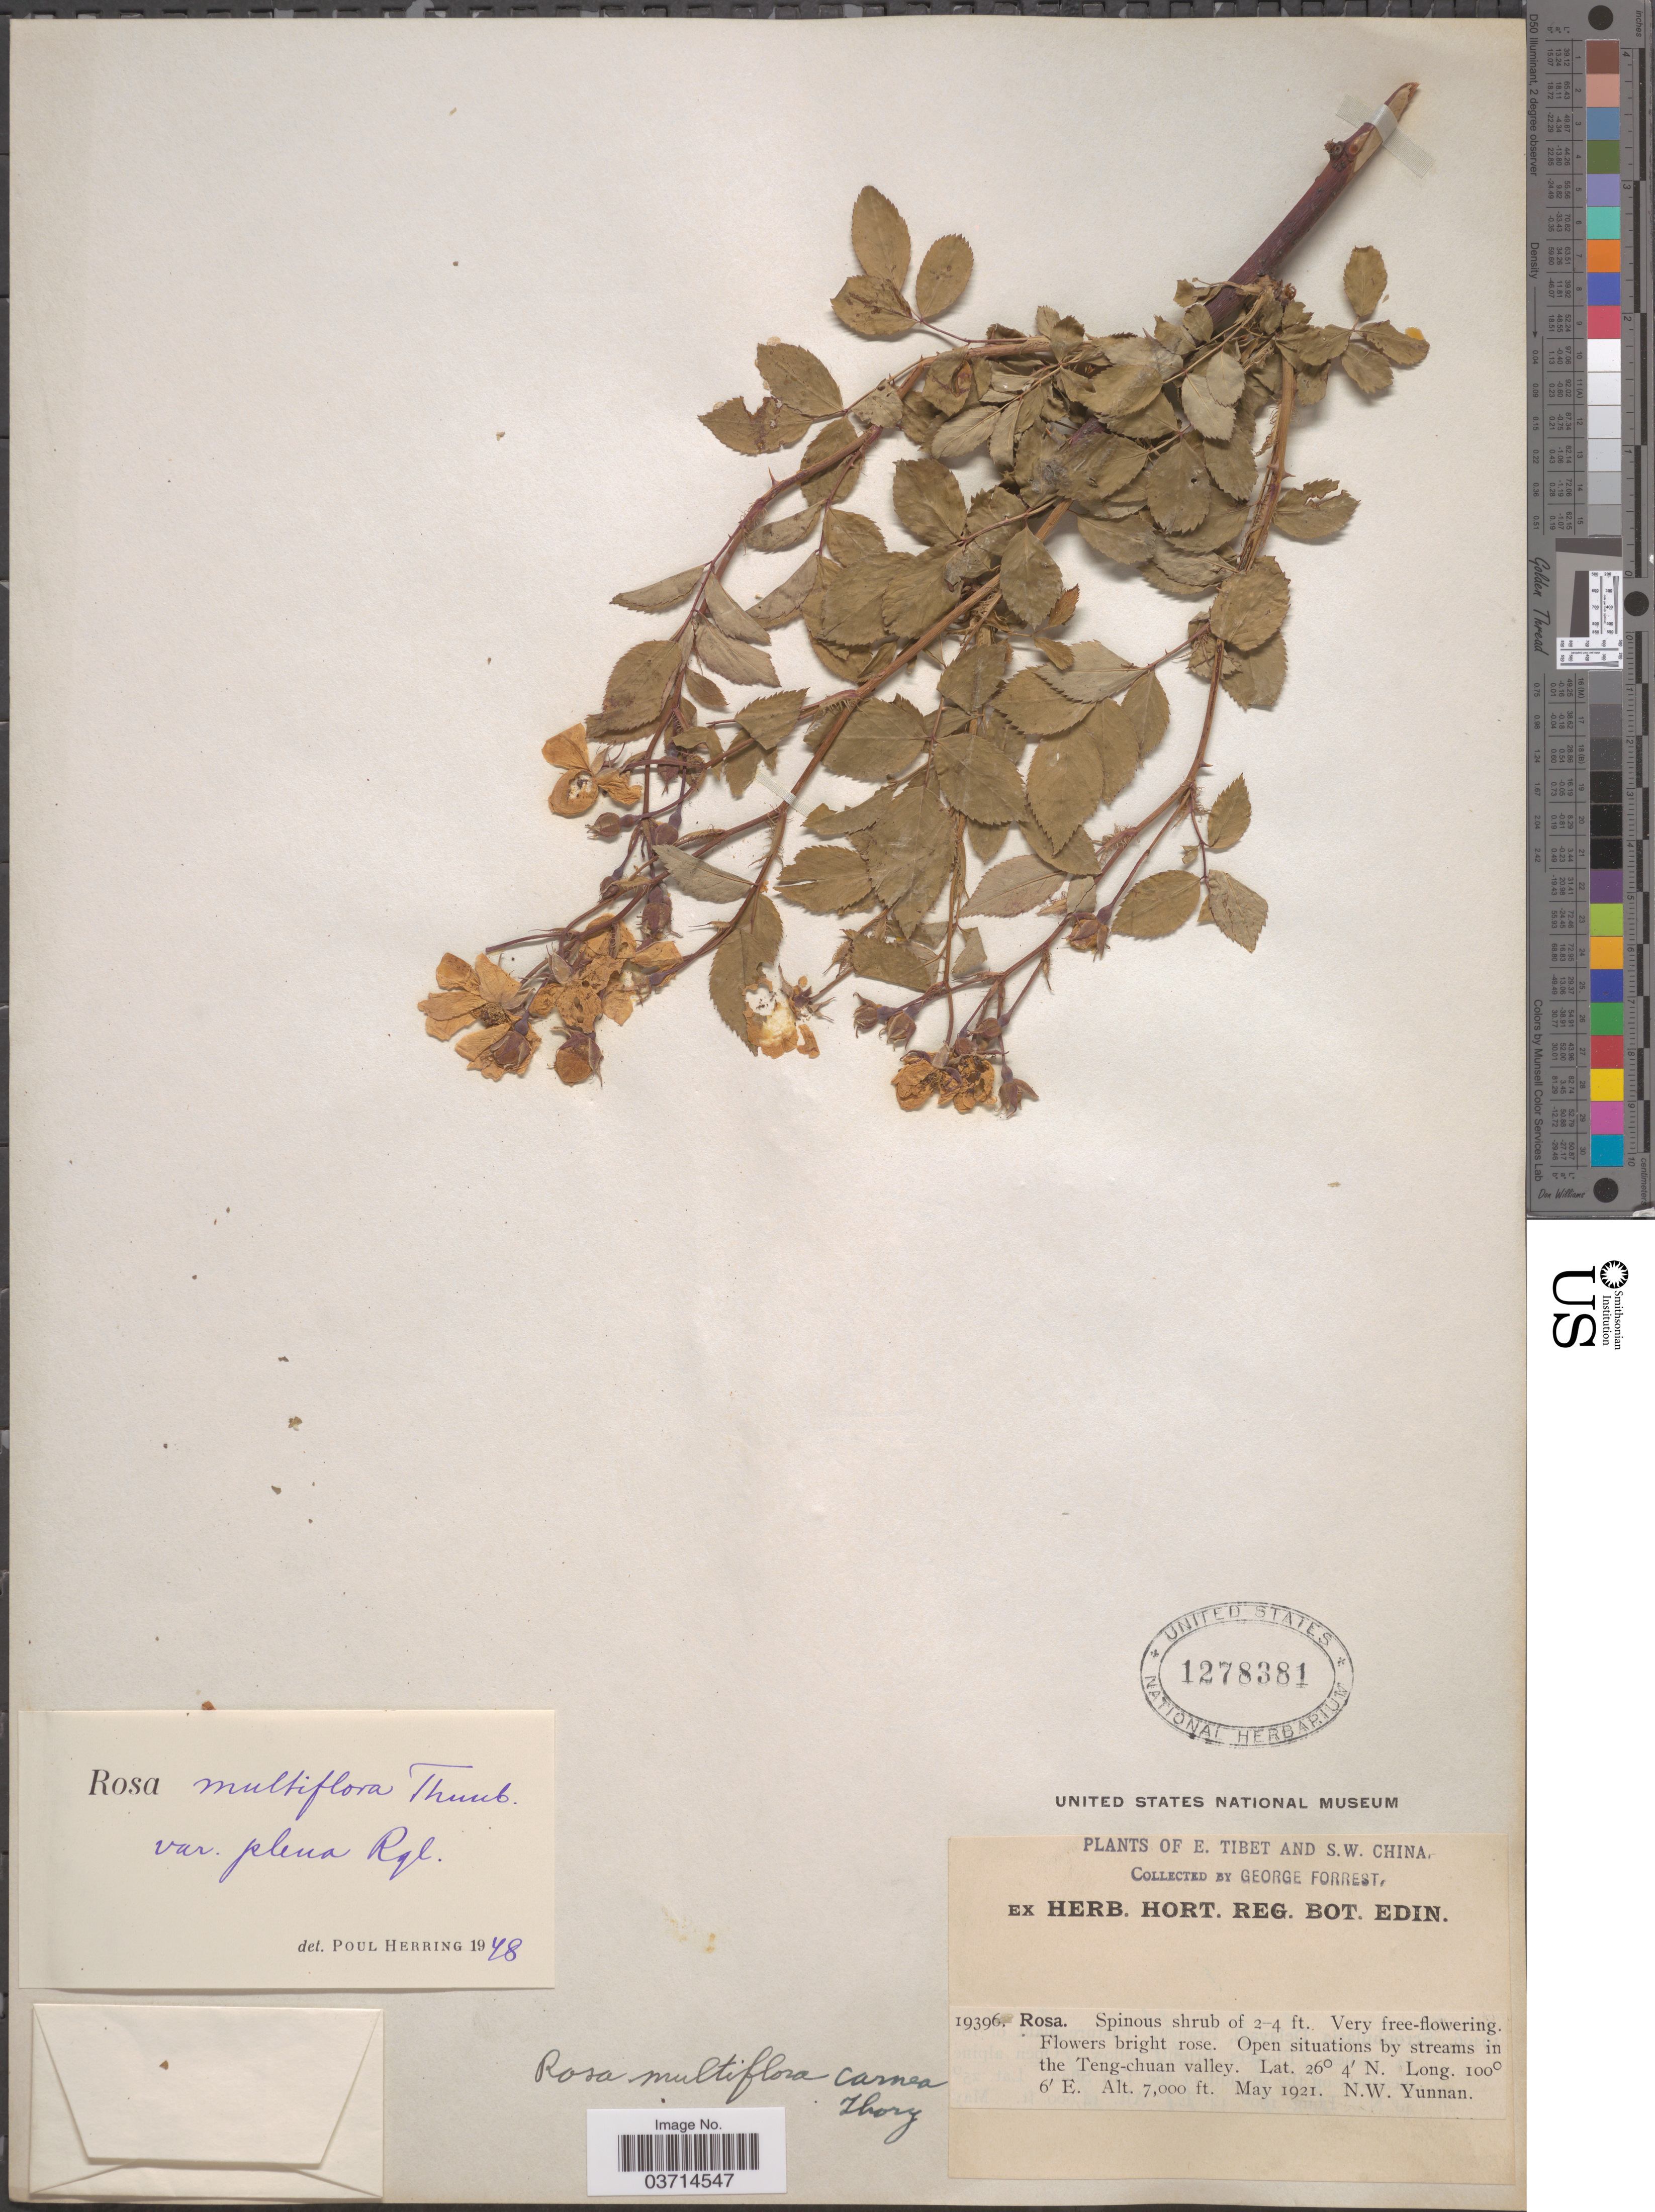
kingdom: Plantae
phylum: Tracheophyta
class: Magnoliopsida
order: Rosales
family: Rosaceae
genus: Rosa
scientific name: Rosa multiflora var. plena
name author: Regel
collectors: G. Forrest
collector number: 19396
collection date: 1921-05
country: China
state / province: Yunnan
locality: S.W. China. Open situations by streams in the Teng-chuan valley. N.W. Yunnan.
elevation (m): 2134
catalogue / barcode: US 1278381